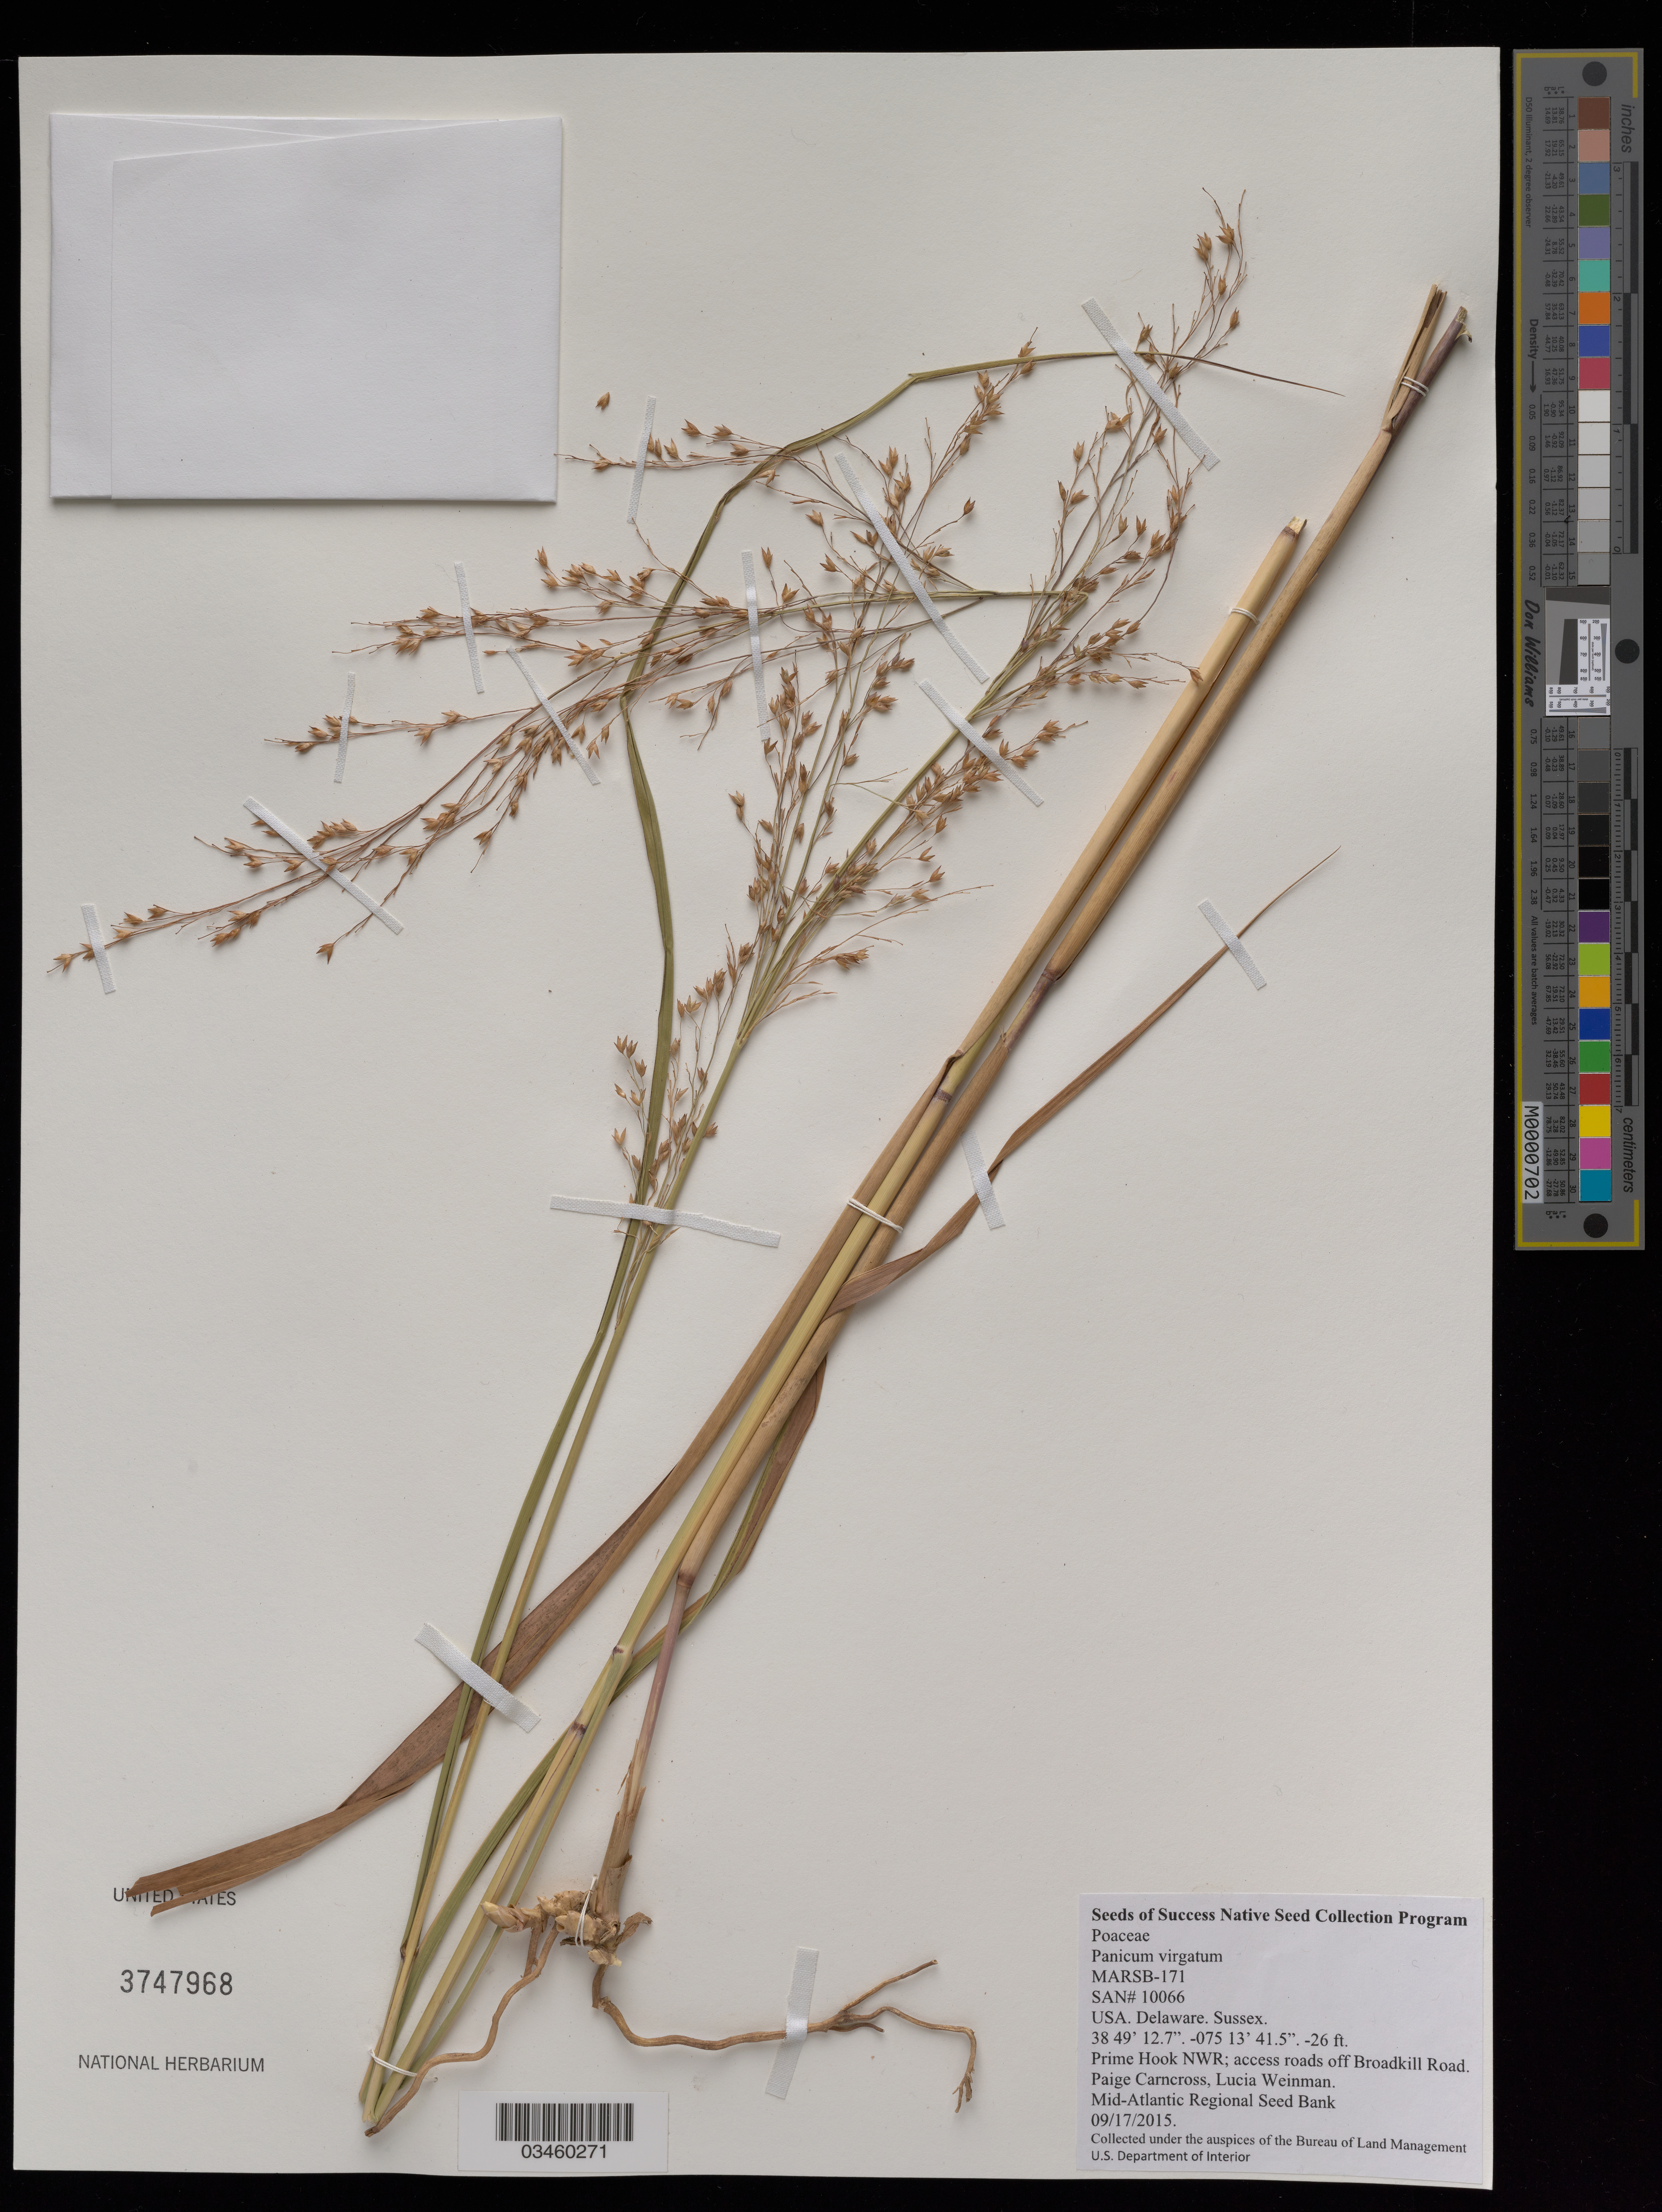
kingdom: Plantae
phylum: Tracheophyta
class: Liliopsida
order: Poales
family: Poaceae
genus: Panicum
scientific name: Panicum virgatum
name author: L.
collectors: P. Carncross & L. Weinman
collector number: MARSB-171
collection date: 2015-09-17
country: United States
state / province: Delaware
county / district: Sussex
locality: Prime Hook National Wildlife Refuge, access roads off Broadkill Road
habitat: Atlantic and Gulf Coast High Salt Marsh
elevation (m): -8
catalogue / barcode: US 3747968